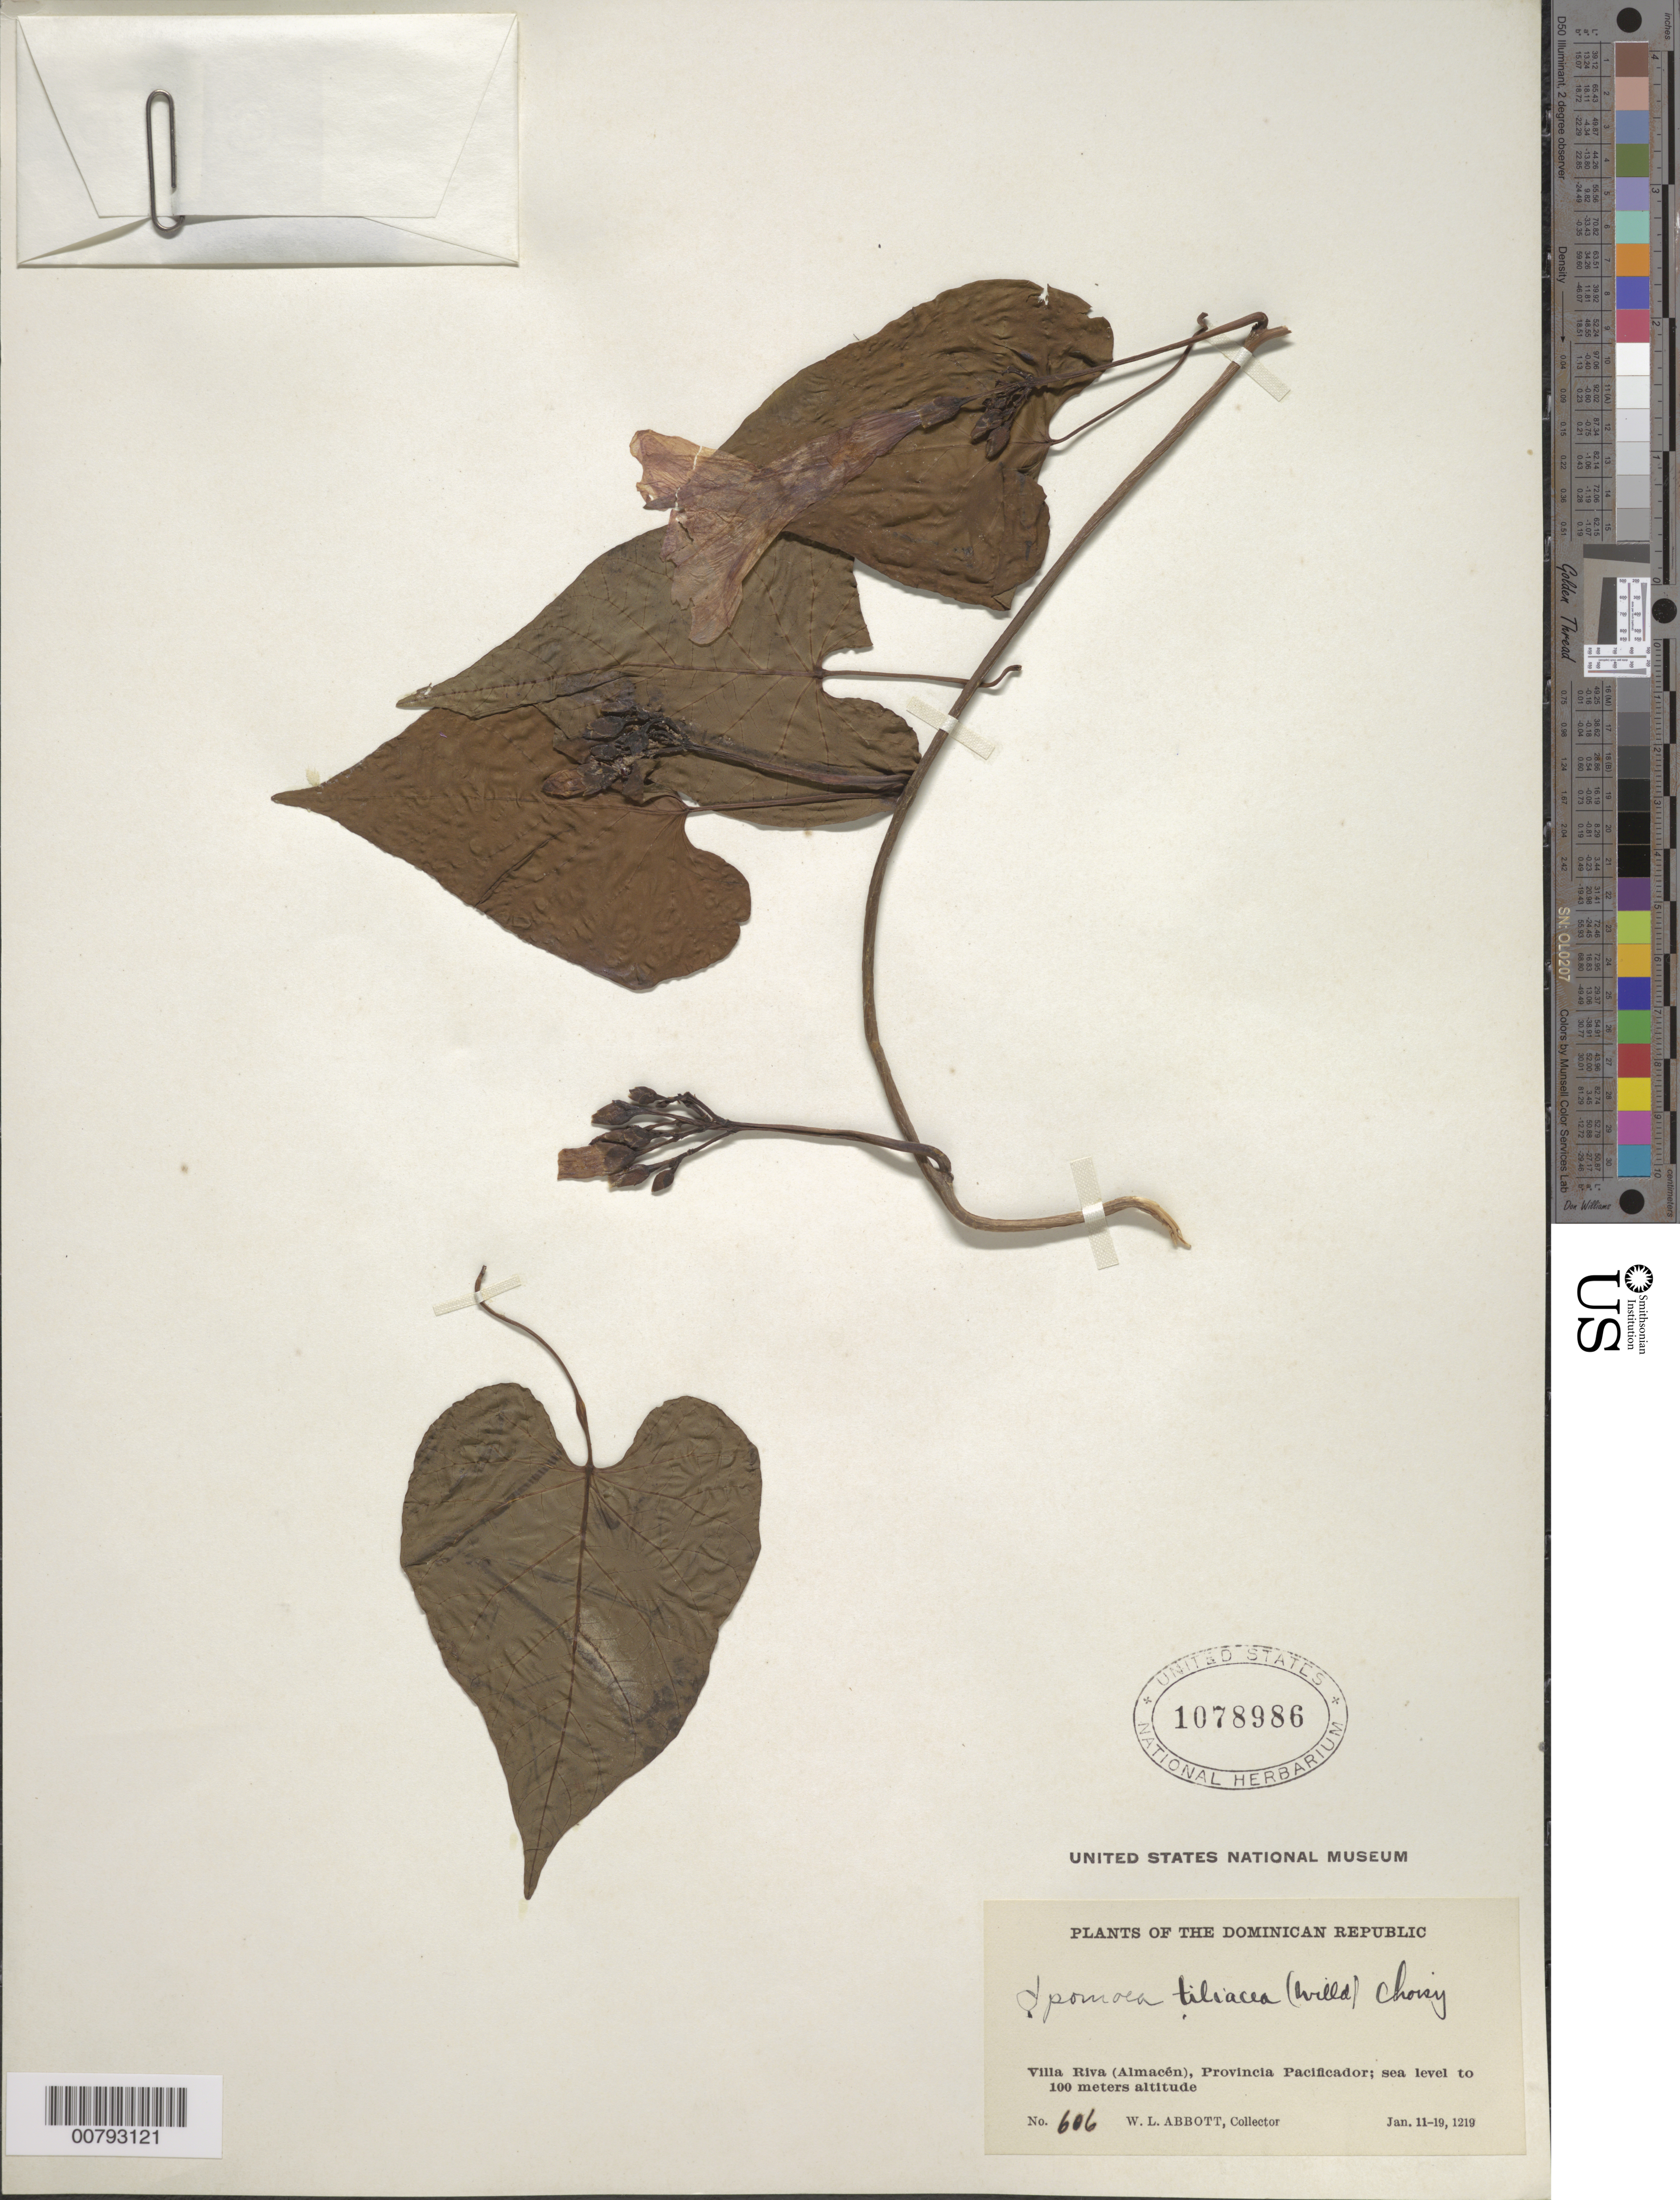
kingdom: Plantae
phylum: Tracheophyta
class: Magnoliopsida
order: Solanales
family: Convolvulaceae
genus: Ipomoea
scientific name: Ipomoea tiliacea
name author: (Willd.) Choisy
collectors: W. L. Abbott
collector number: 606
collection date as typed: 11 Jan 1910 to 19 Jan 1921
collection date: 1910-01-11/1921-01-19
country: Dominican Republic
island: Hispaniola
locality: Province of Pacificador?, Villa Riva (Almacén).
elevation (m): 0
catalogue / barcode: US 1078986